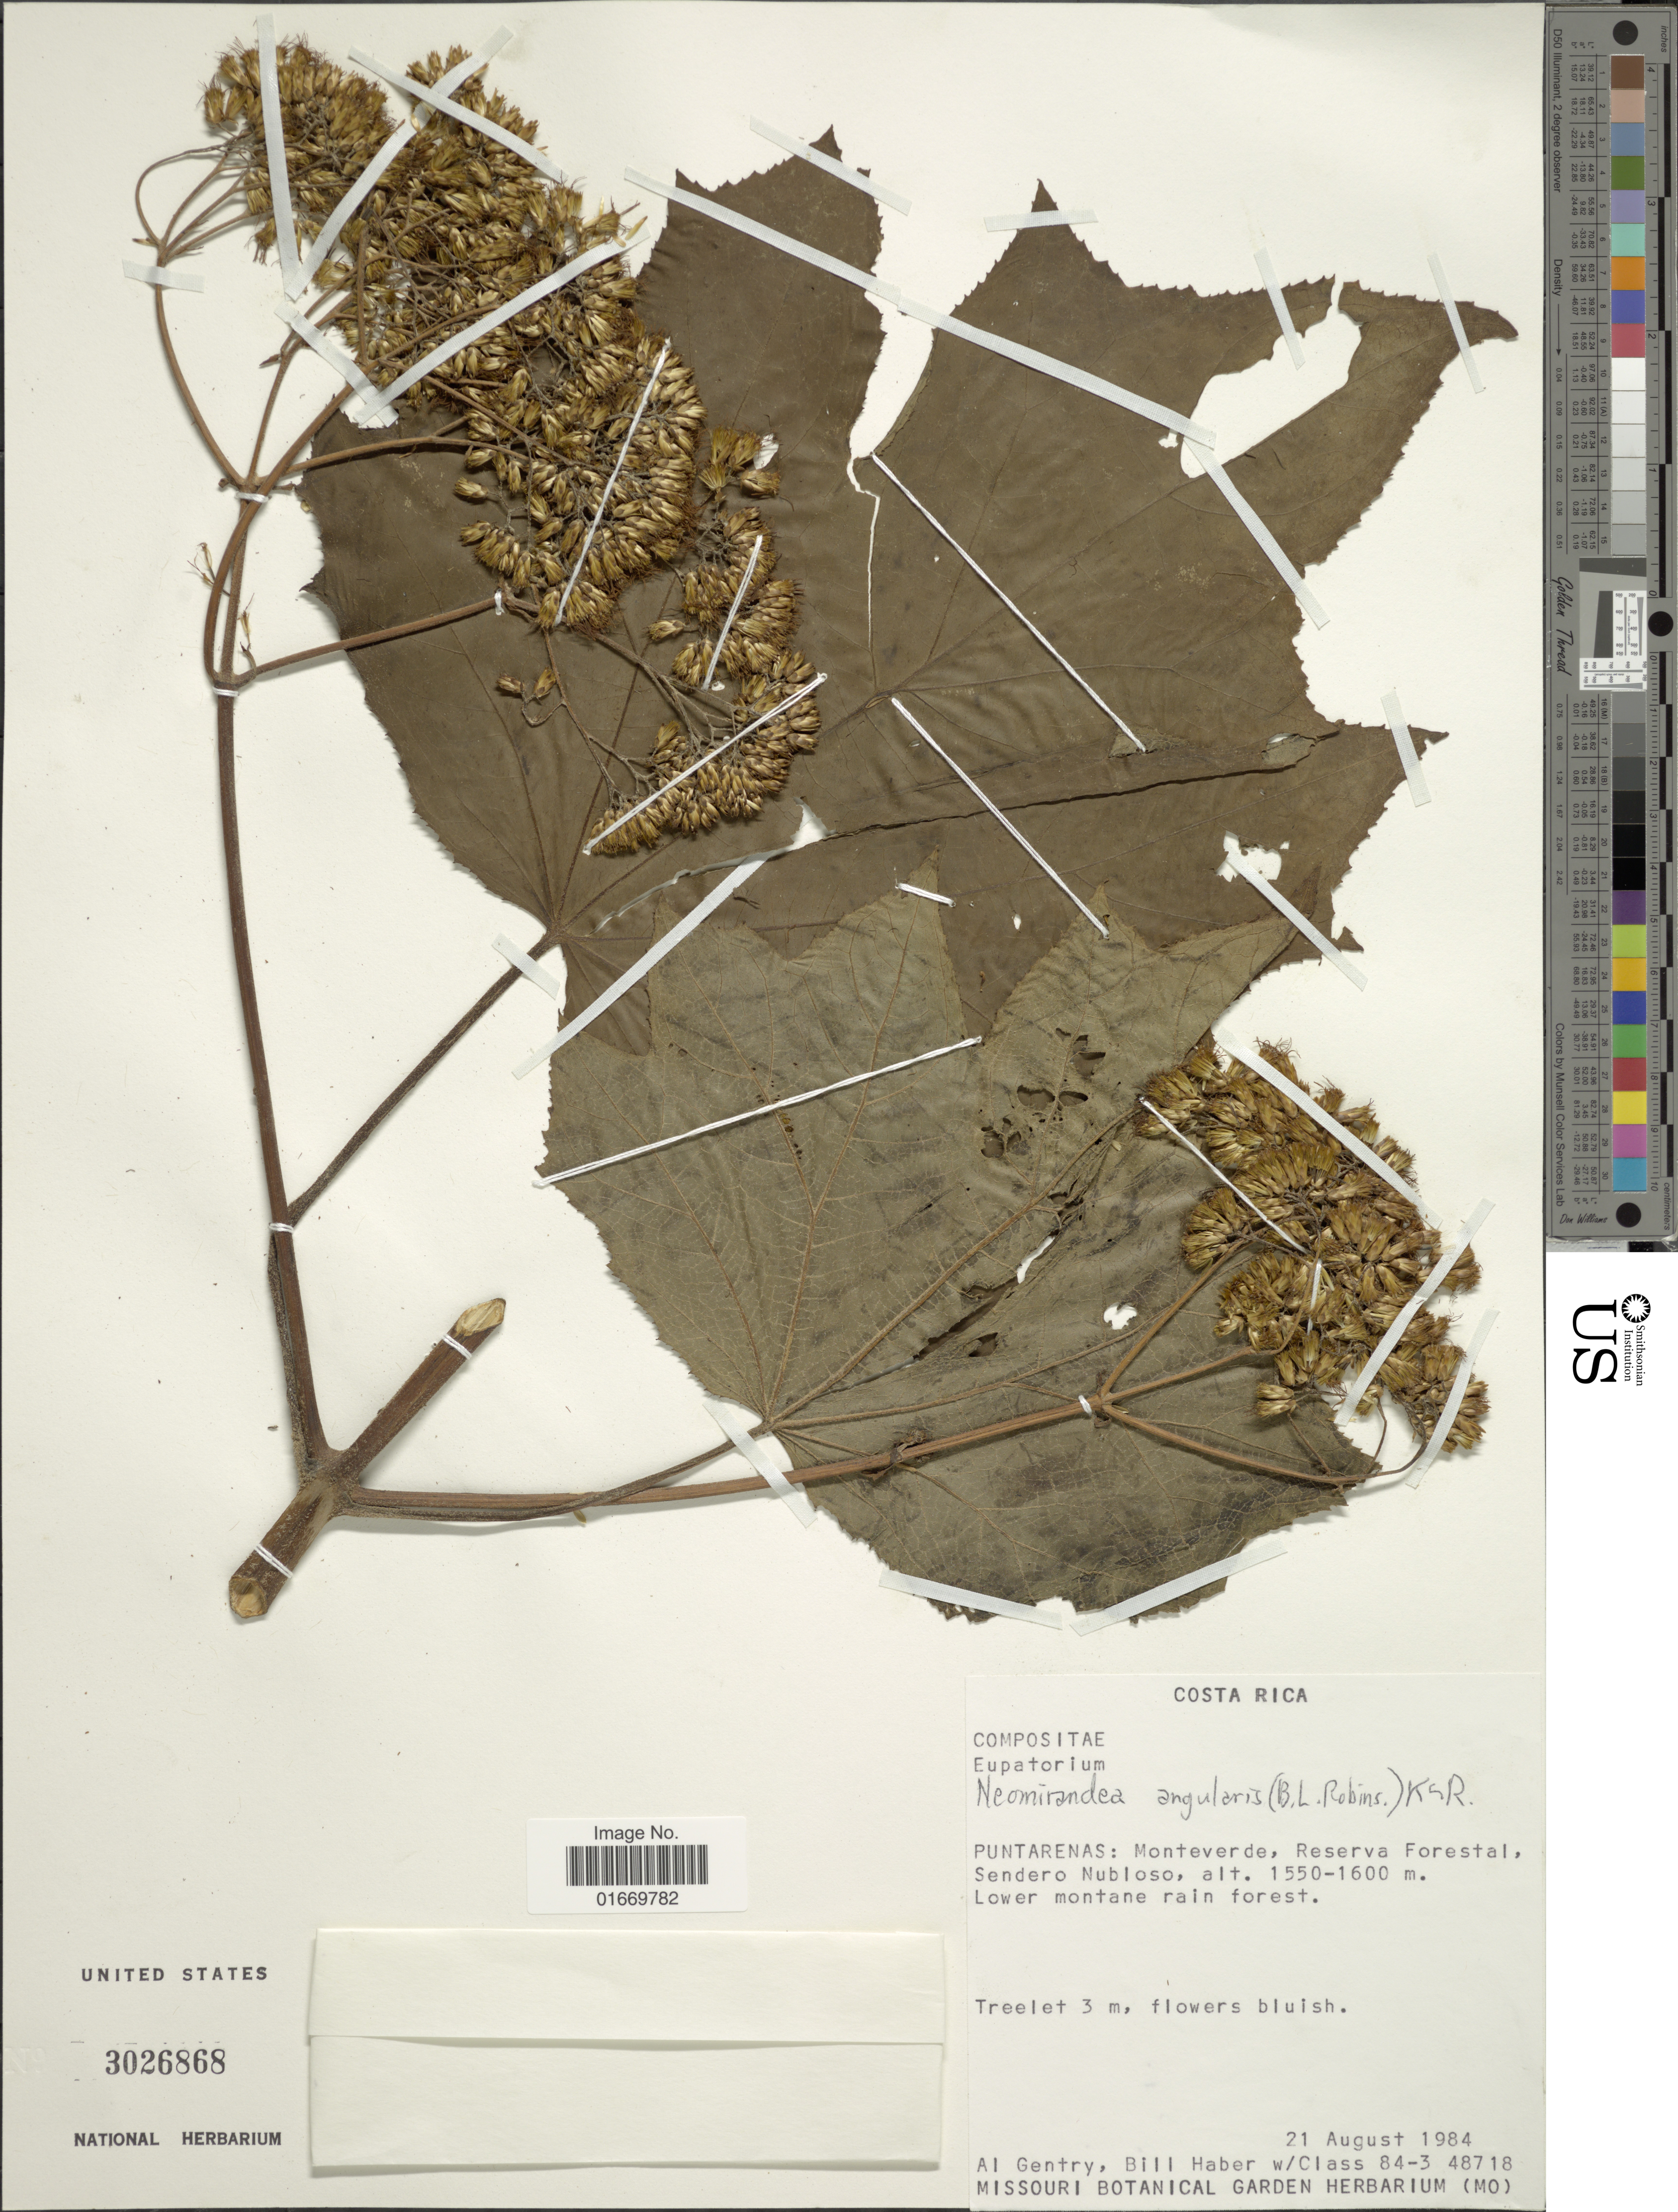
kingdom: Plantae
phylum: Tracheophyta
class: Magnoliopsida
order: Asterales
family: Asteraceae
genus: Neomirandea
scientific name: Neomirandea angularis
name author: (B.L. Rob.) R.M. King & H. Rob.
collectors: A. H. Gentry, B. Haber & Students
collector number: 48718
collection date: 1984-08-21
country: Costa Rica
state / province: Puntarenas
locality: Monteverde, Reserva Forestal, Sendero Nubloso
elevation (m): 1550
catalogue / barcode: US 3026868